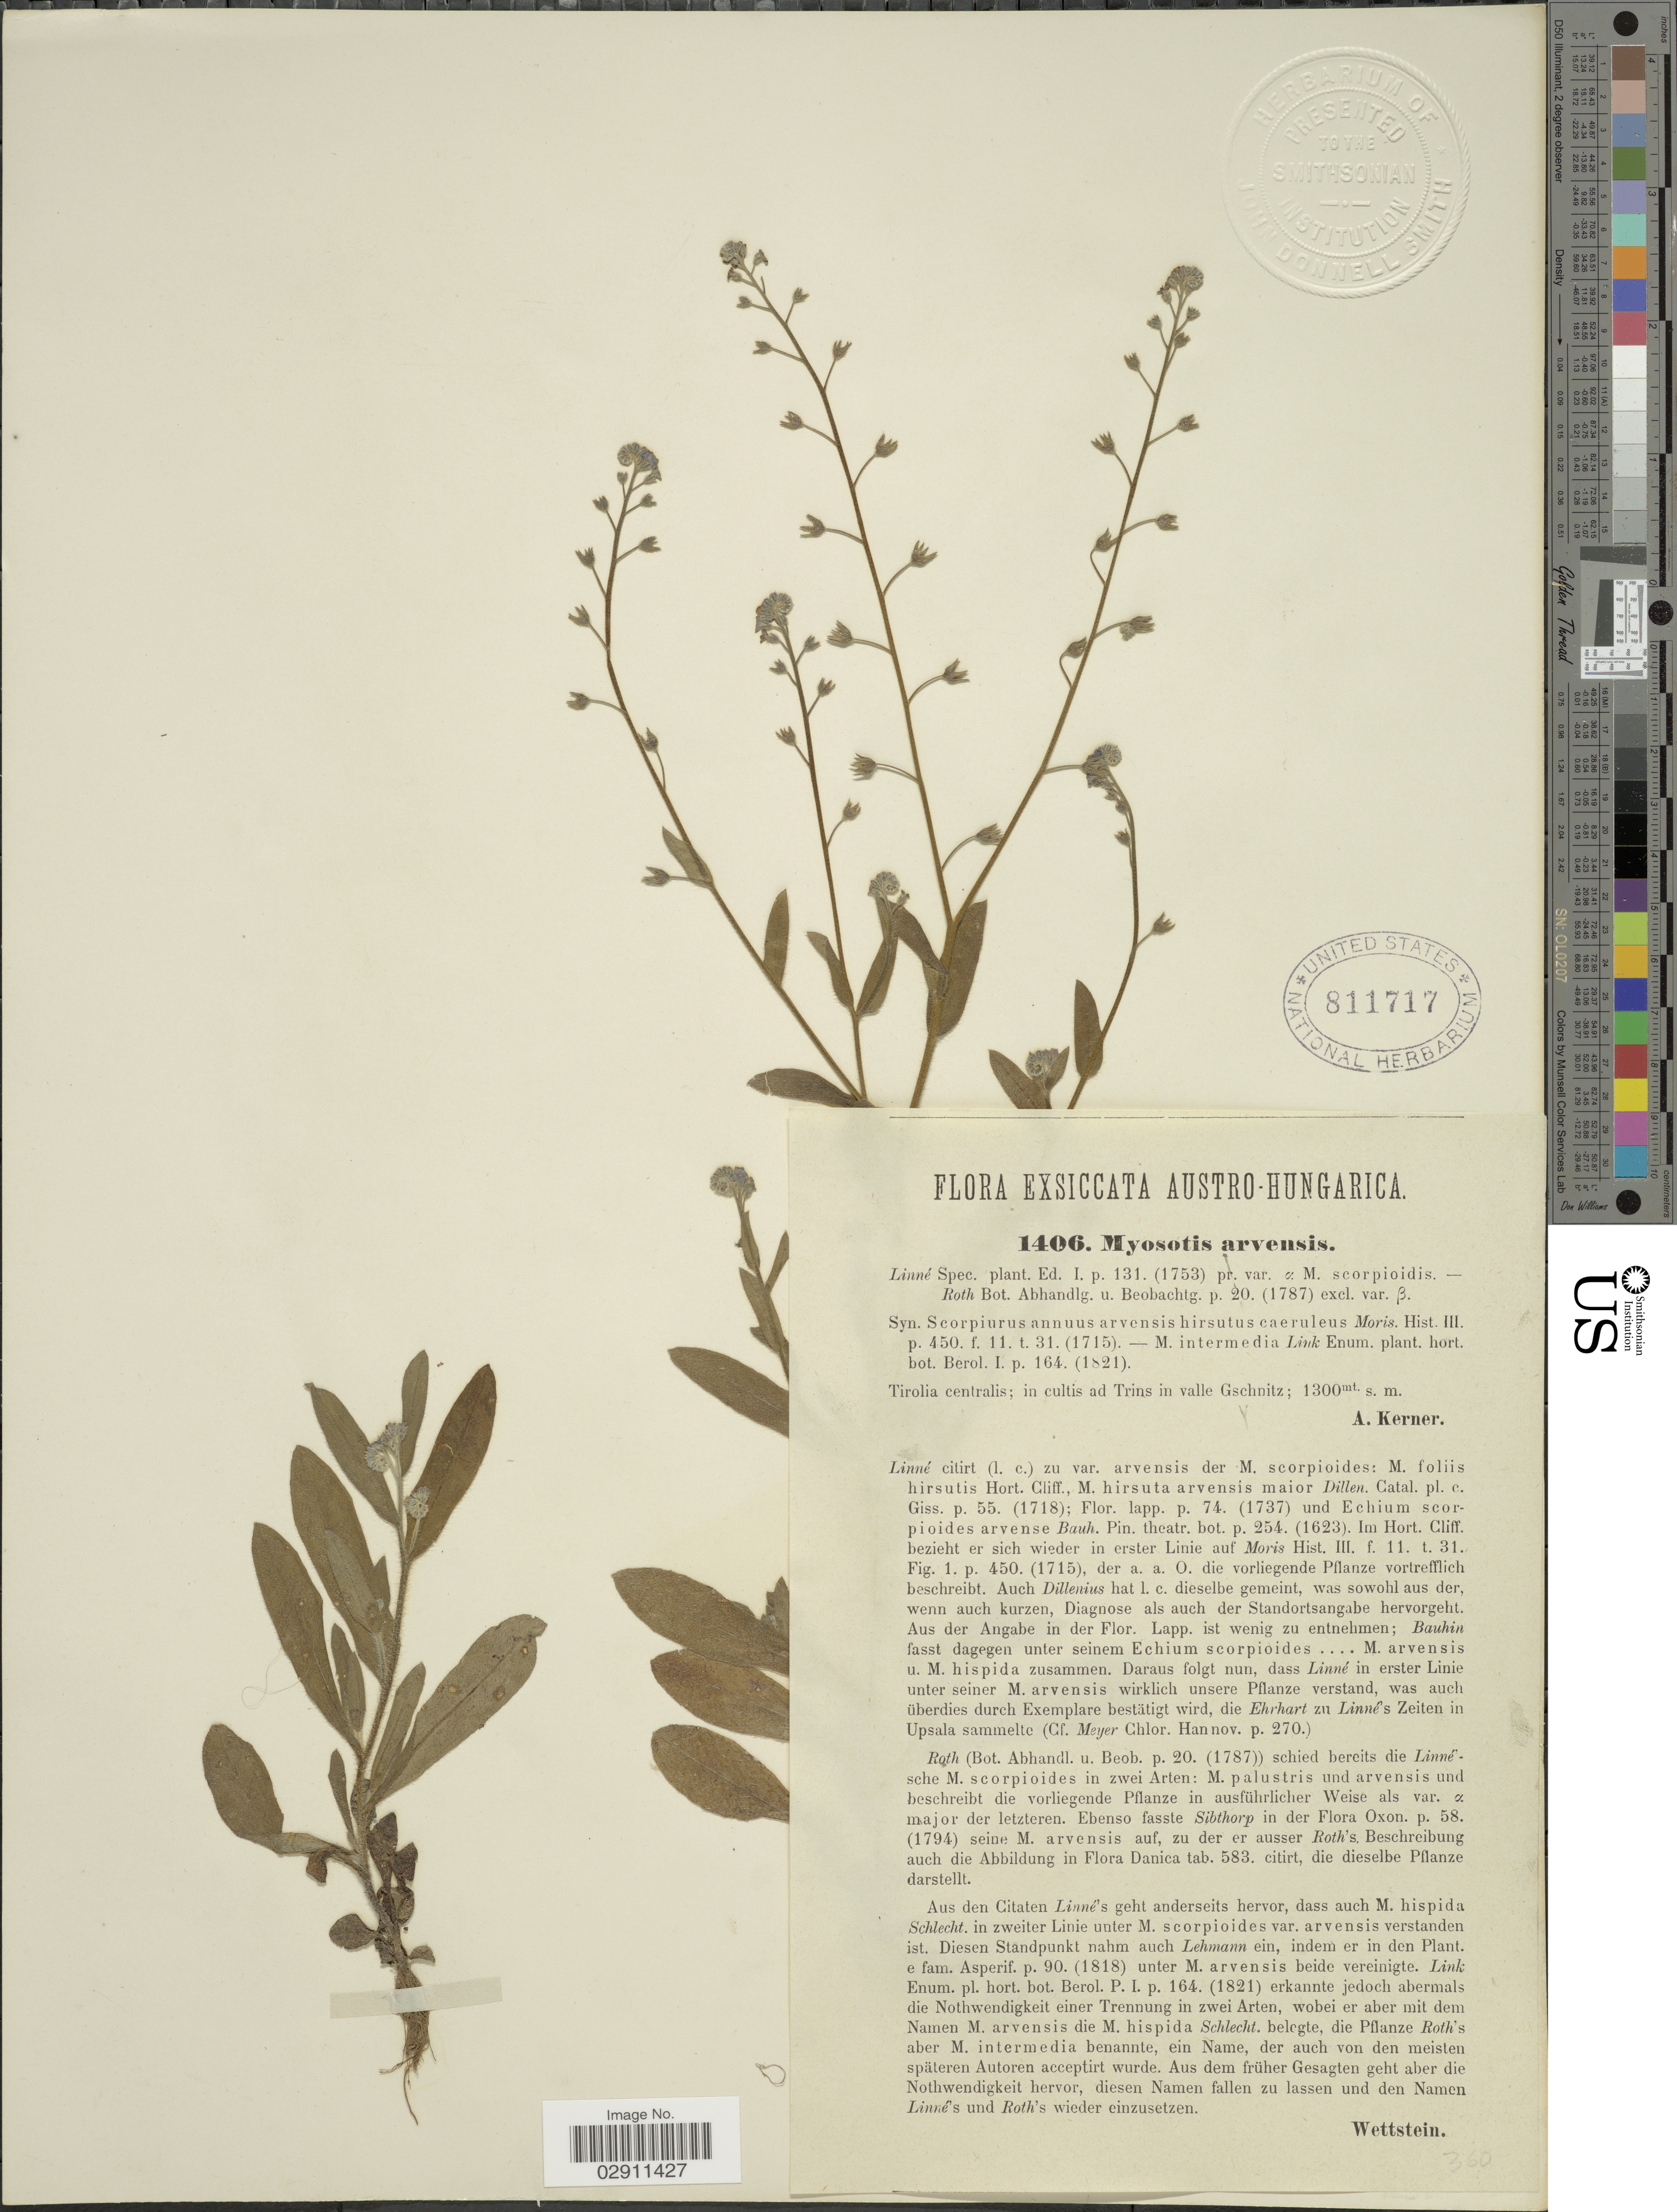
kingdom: Plantae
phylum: Tracheophyta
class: Magnoliopsida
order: Boraginales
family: Boraginaceae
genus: Myosotis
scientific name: Myosotis arvensis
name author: (L.) Hill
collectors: A. Kerner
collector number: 1406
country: Austria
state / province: Tirol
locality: Tirolia centralis; in cultis ad Trins in valle Gschnitz.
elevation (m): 1300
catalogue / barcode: US 811717